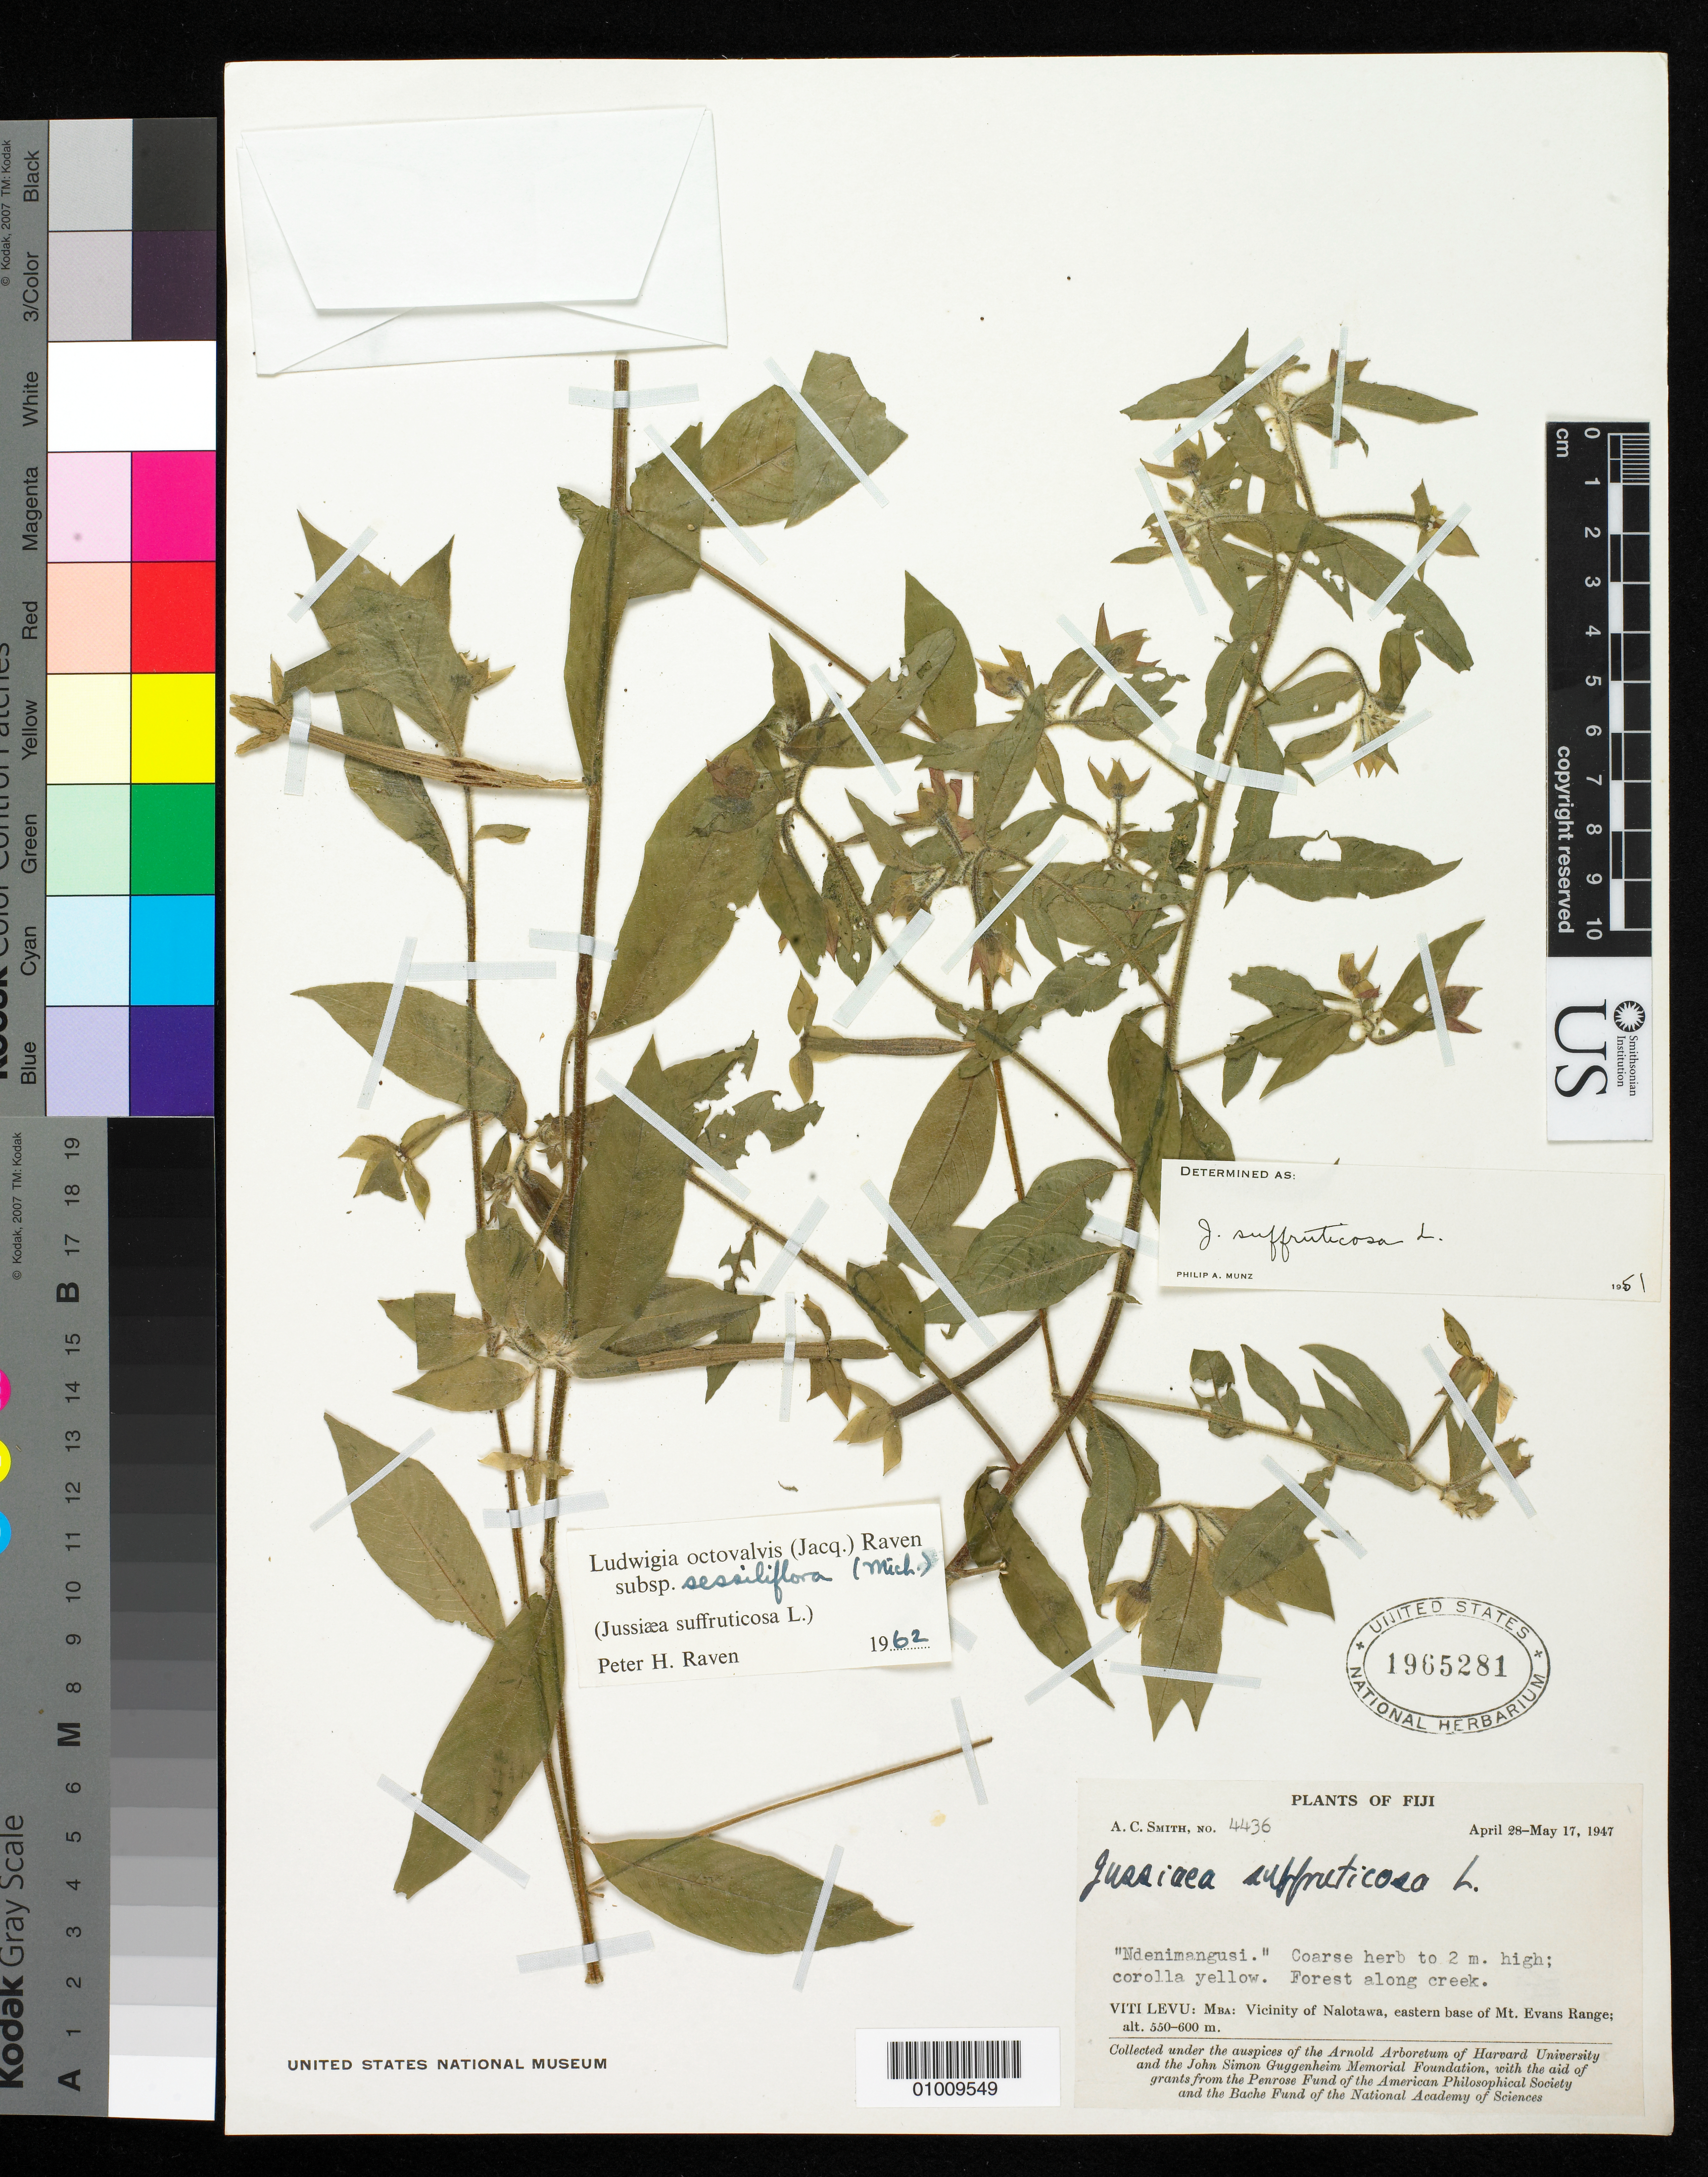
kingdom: Plantae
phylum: Tracheophyta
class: Magnoliopsida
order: Myrtales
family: Onagraceae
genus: Ludwigia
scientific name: Ludwigia octovalvis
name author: (Jacq.) P.H. Raven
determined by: Wagner, W. L., (BOT), Smithsonian Institution - National Museum of Natural History (UNITED STATES)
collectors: A. C. Smith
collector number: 4436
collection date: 1947-04-28/1947-05-17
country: Fiji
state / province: Mba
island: Viti Levu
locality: Vicinity of Nalotawa, eastern base of Mt. Evans Range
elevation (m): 550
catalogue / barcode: US 1965281